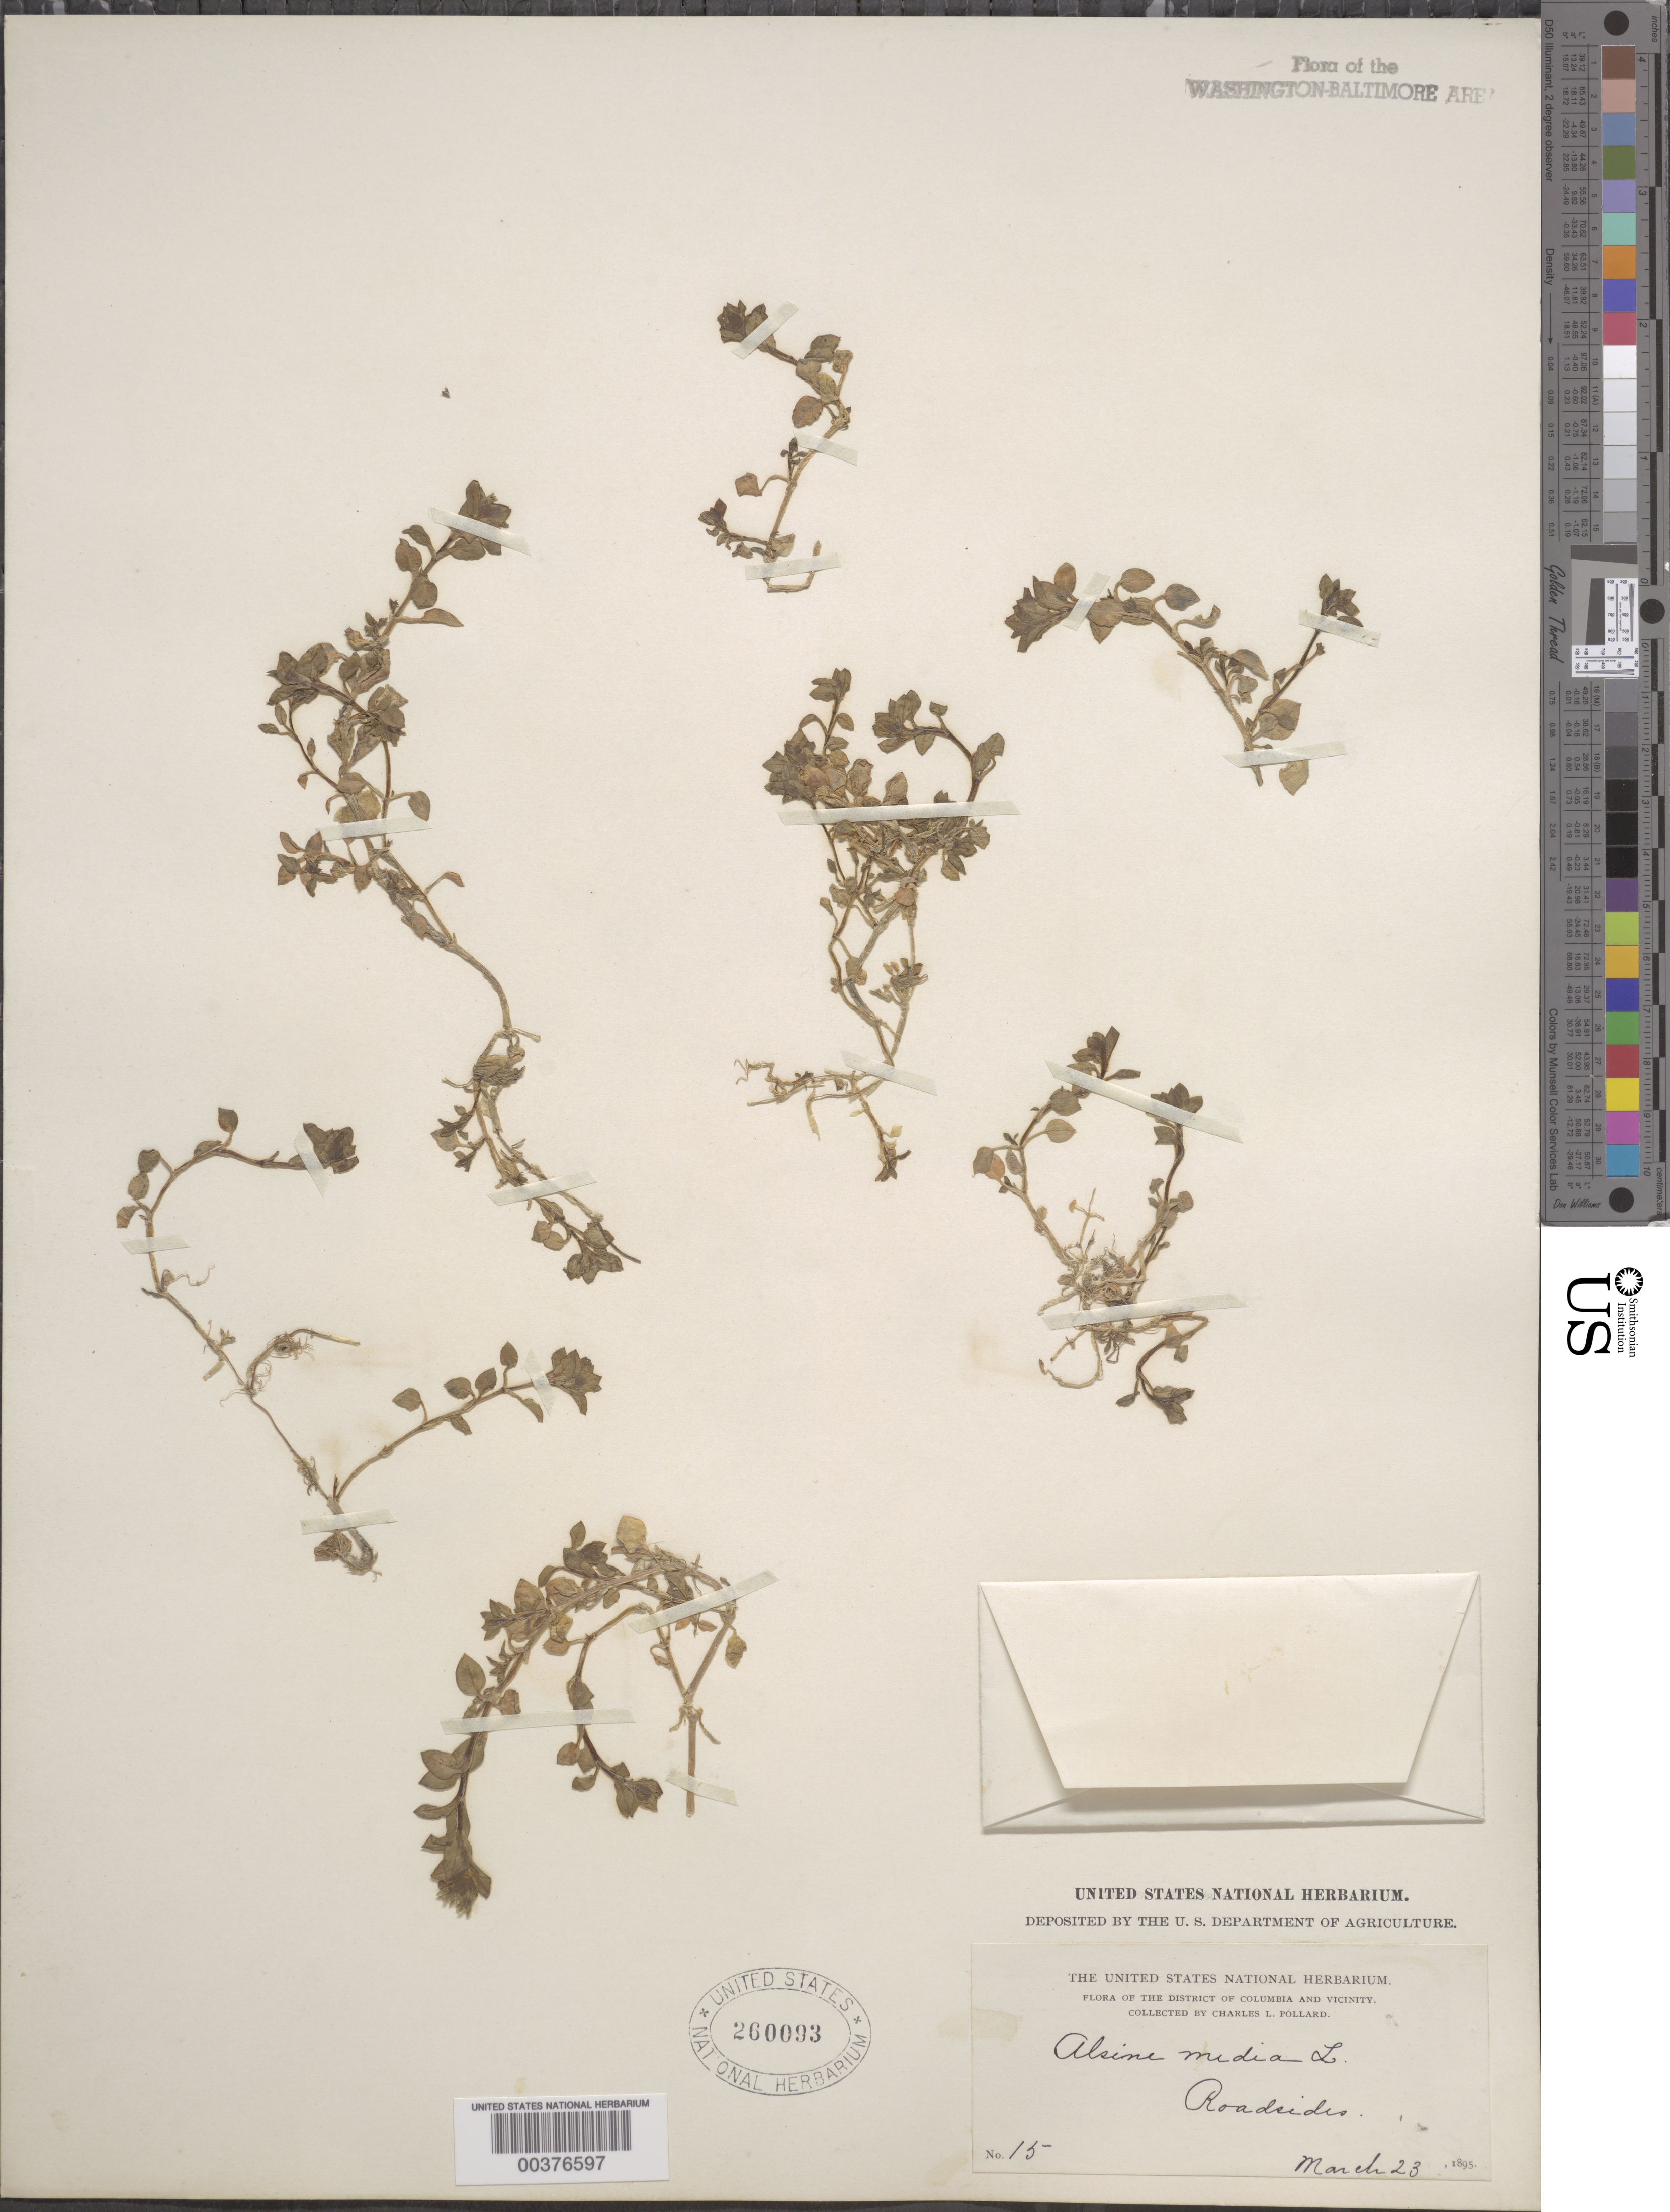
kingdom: Plantae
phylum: Tracheophyta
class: Magnoliopsida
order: Caryophyllales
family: Caryophyllaceae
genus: Stellaria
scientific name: Stellaria media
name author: (L.) Vill.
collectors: C. L. Pollard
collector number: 15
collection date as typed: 23 Mar 1895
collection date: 1895-03-23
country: United States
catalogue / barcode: US 260093